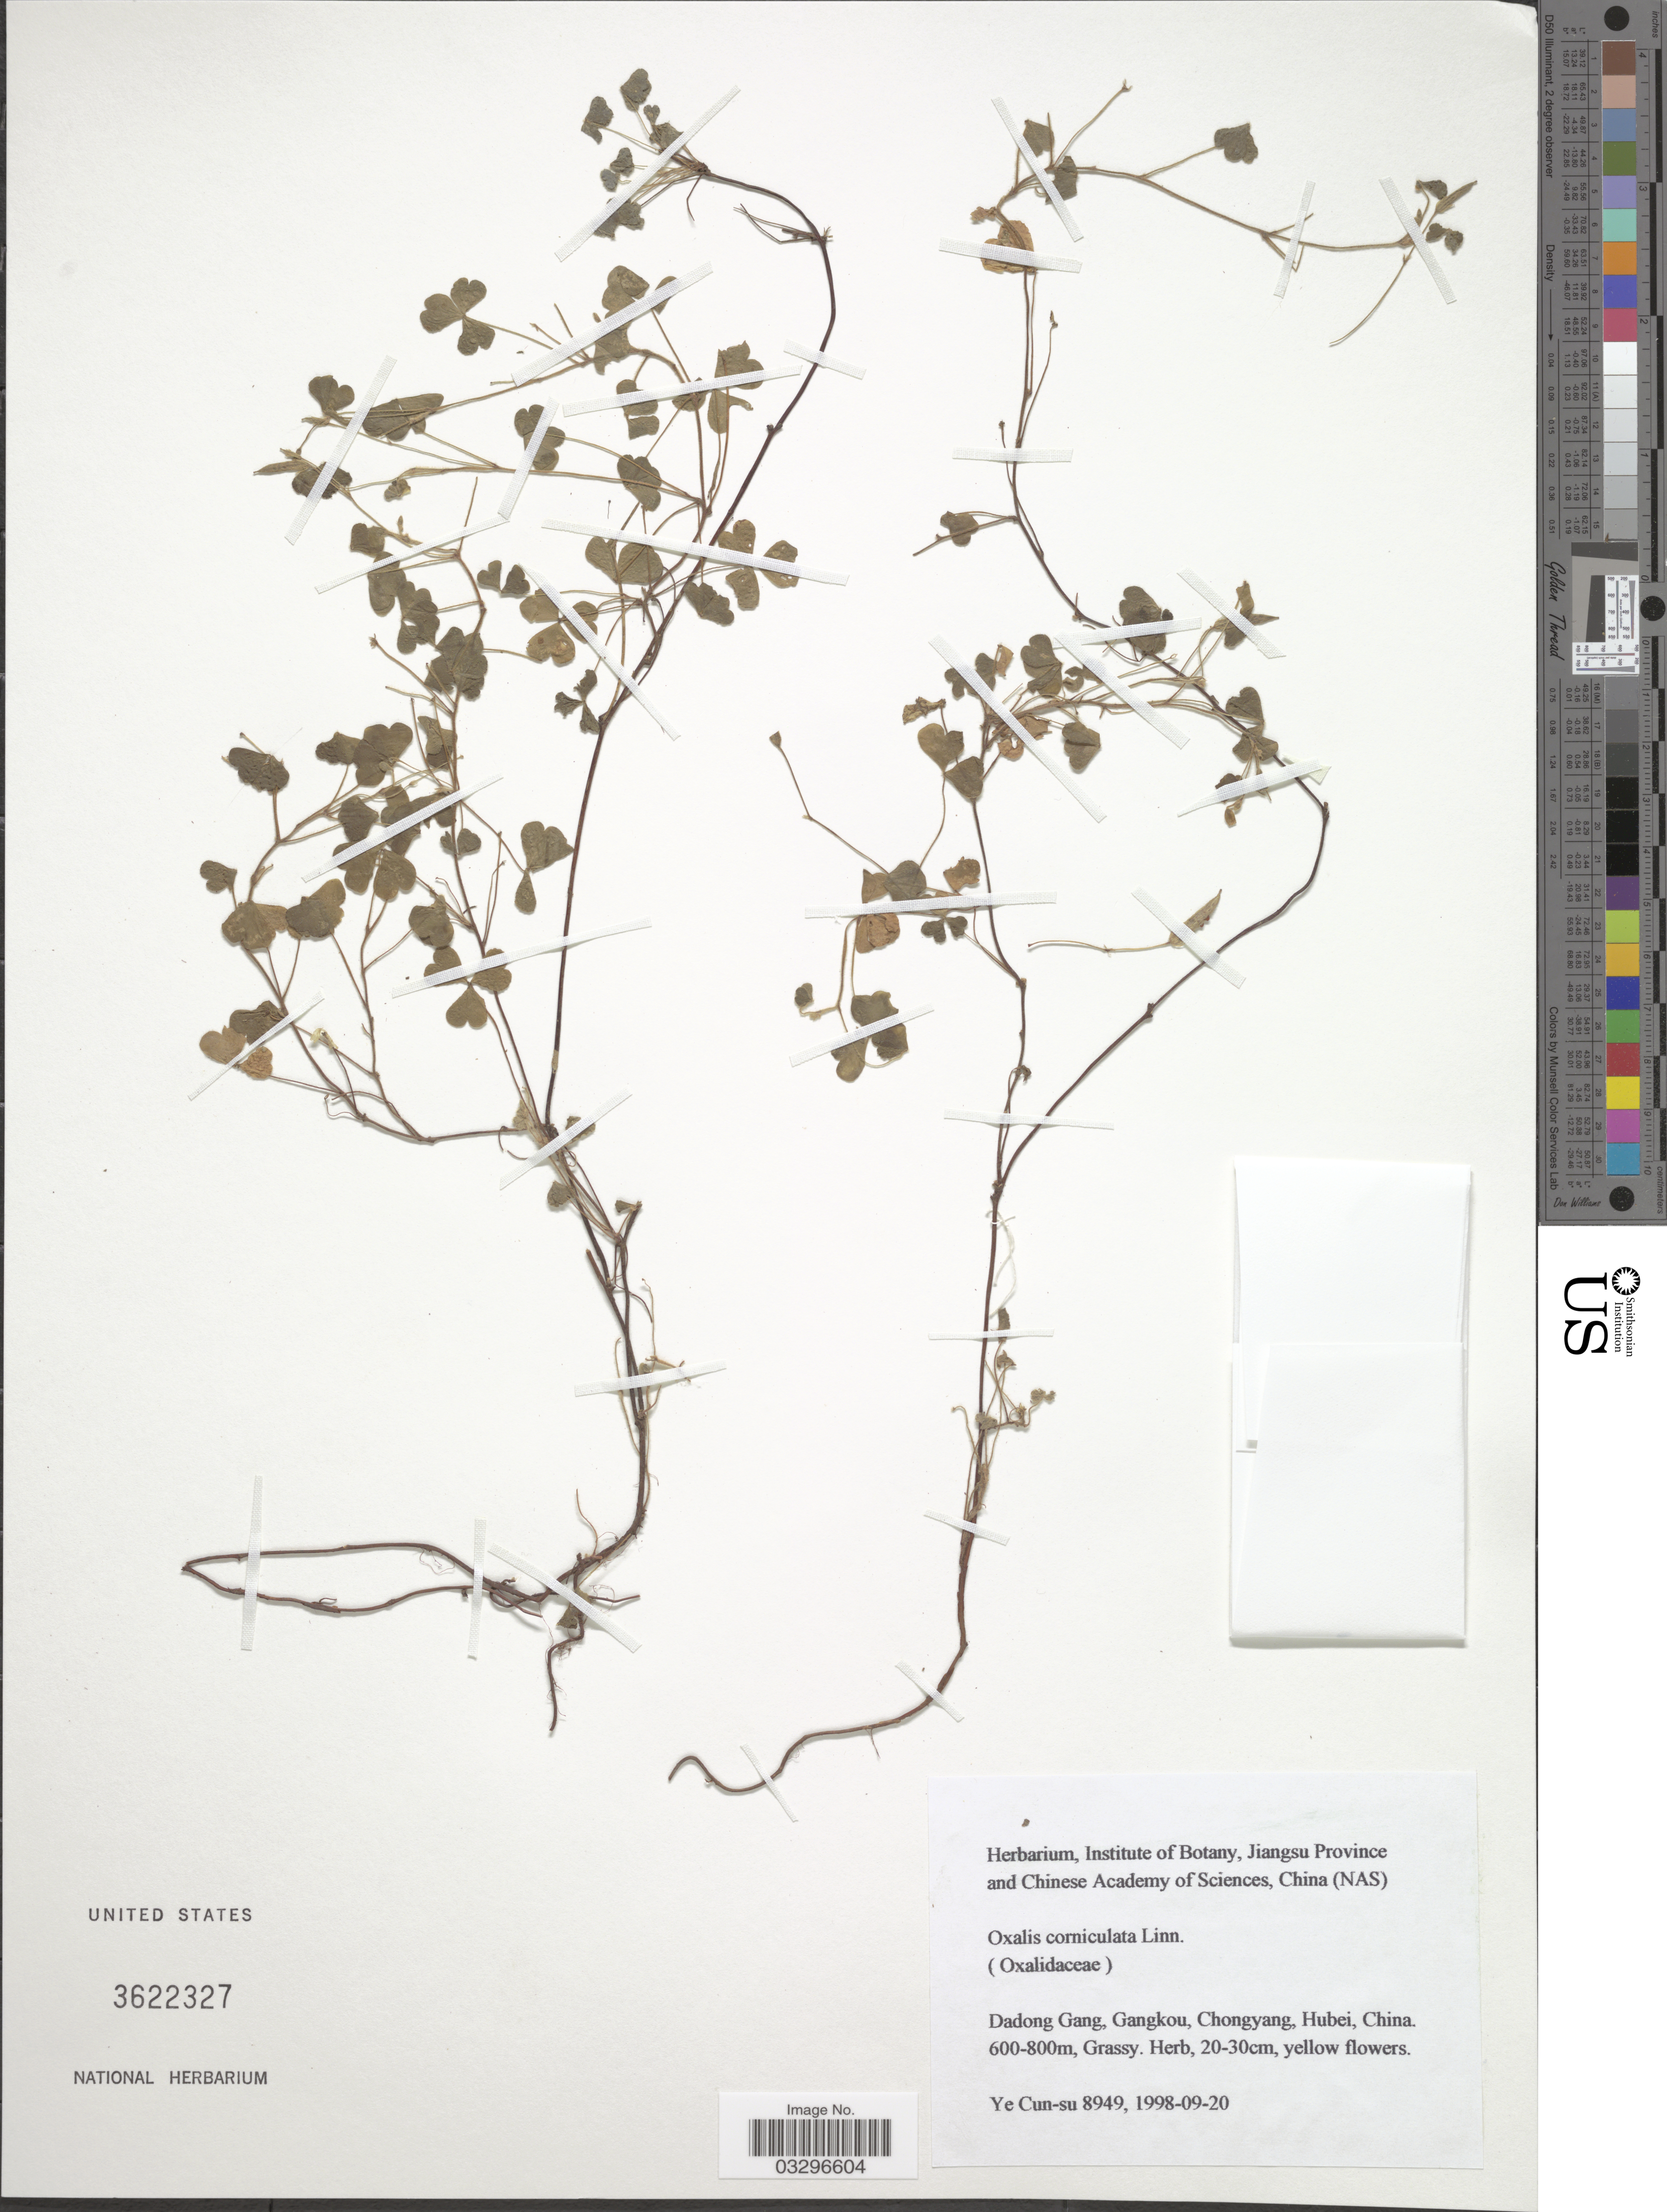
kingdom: Plantae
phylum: Tracheophyta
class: Magnoliopsida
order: Oxalidales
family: Oxalidaceae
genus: Oxalis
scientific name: Oxalis corniculata var. corniculata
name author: L.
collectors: Ye Cun-su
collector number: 8949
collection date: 1998-09-20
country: China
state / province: Hubei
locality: Dadong Gang, Gangkou, Chongyang.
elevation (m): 600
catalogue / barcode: US 3622327